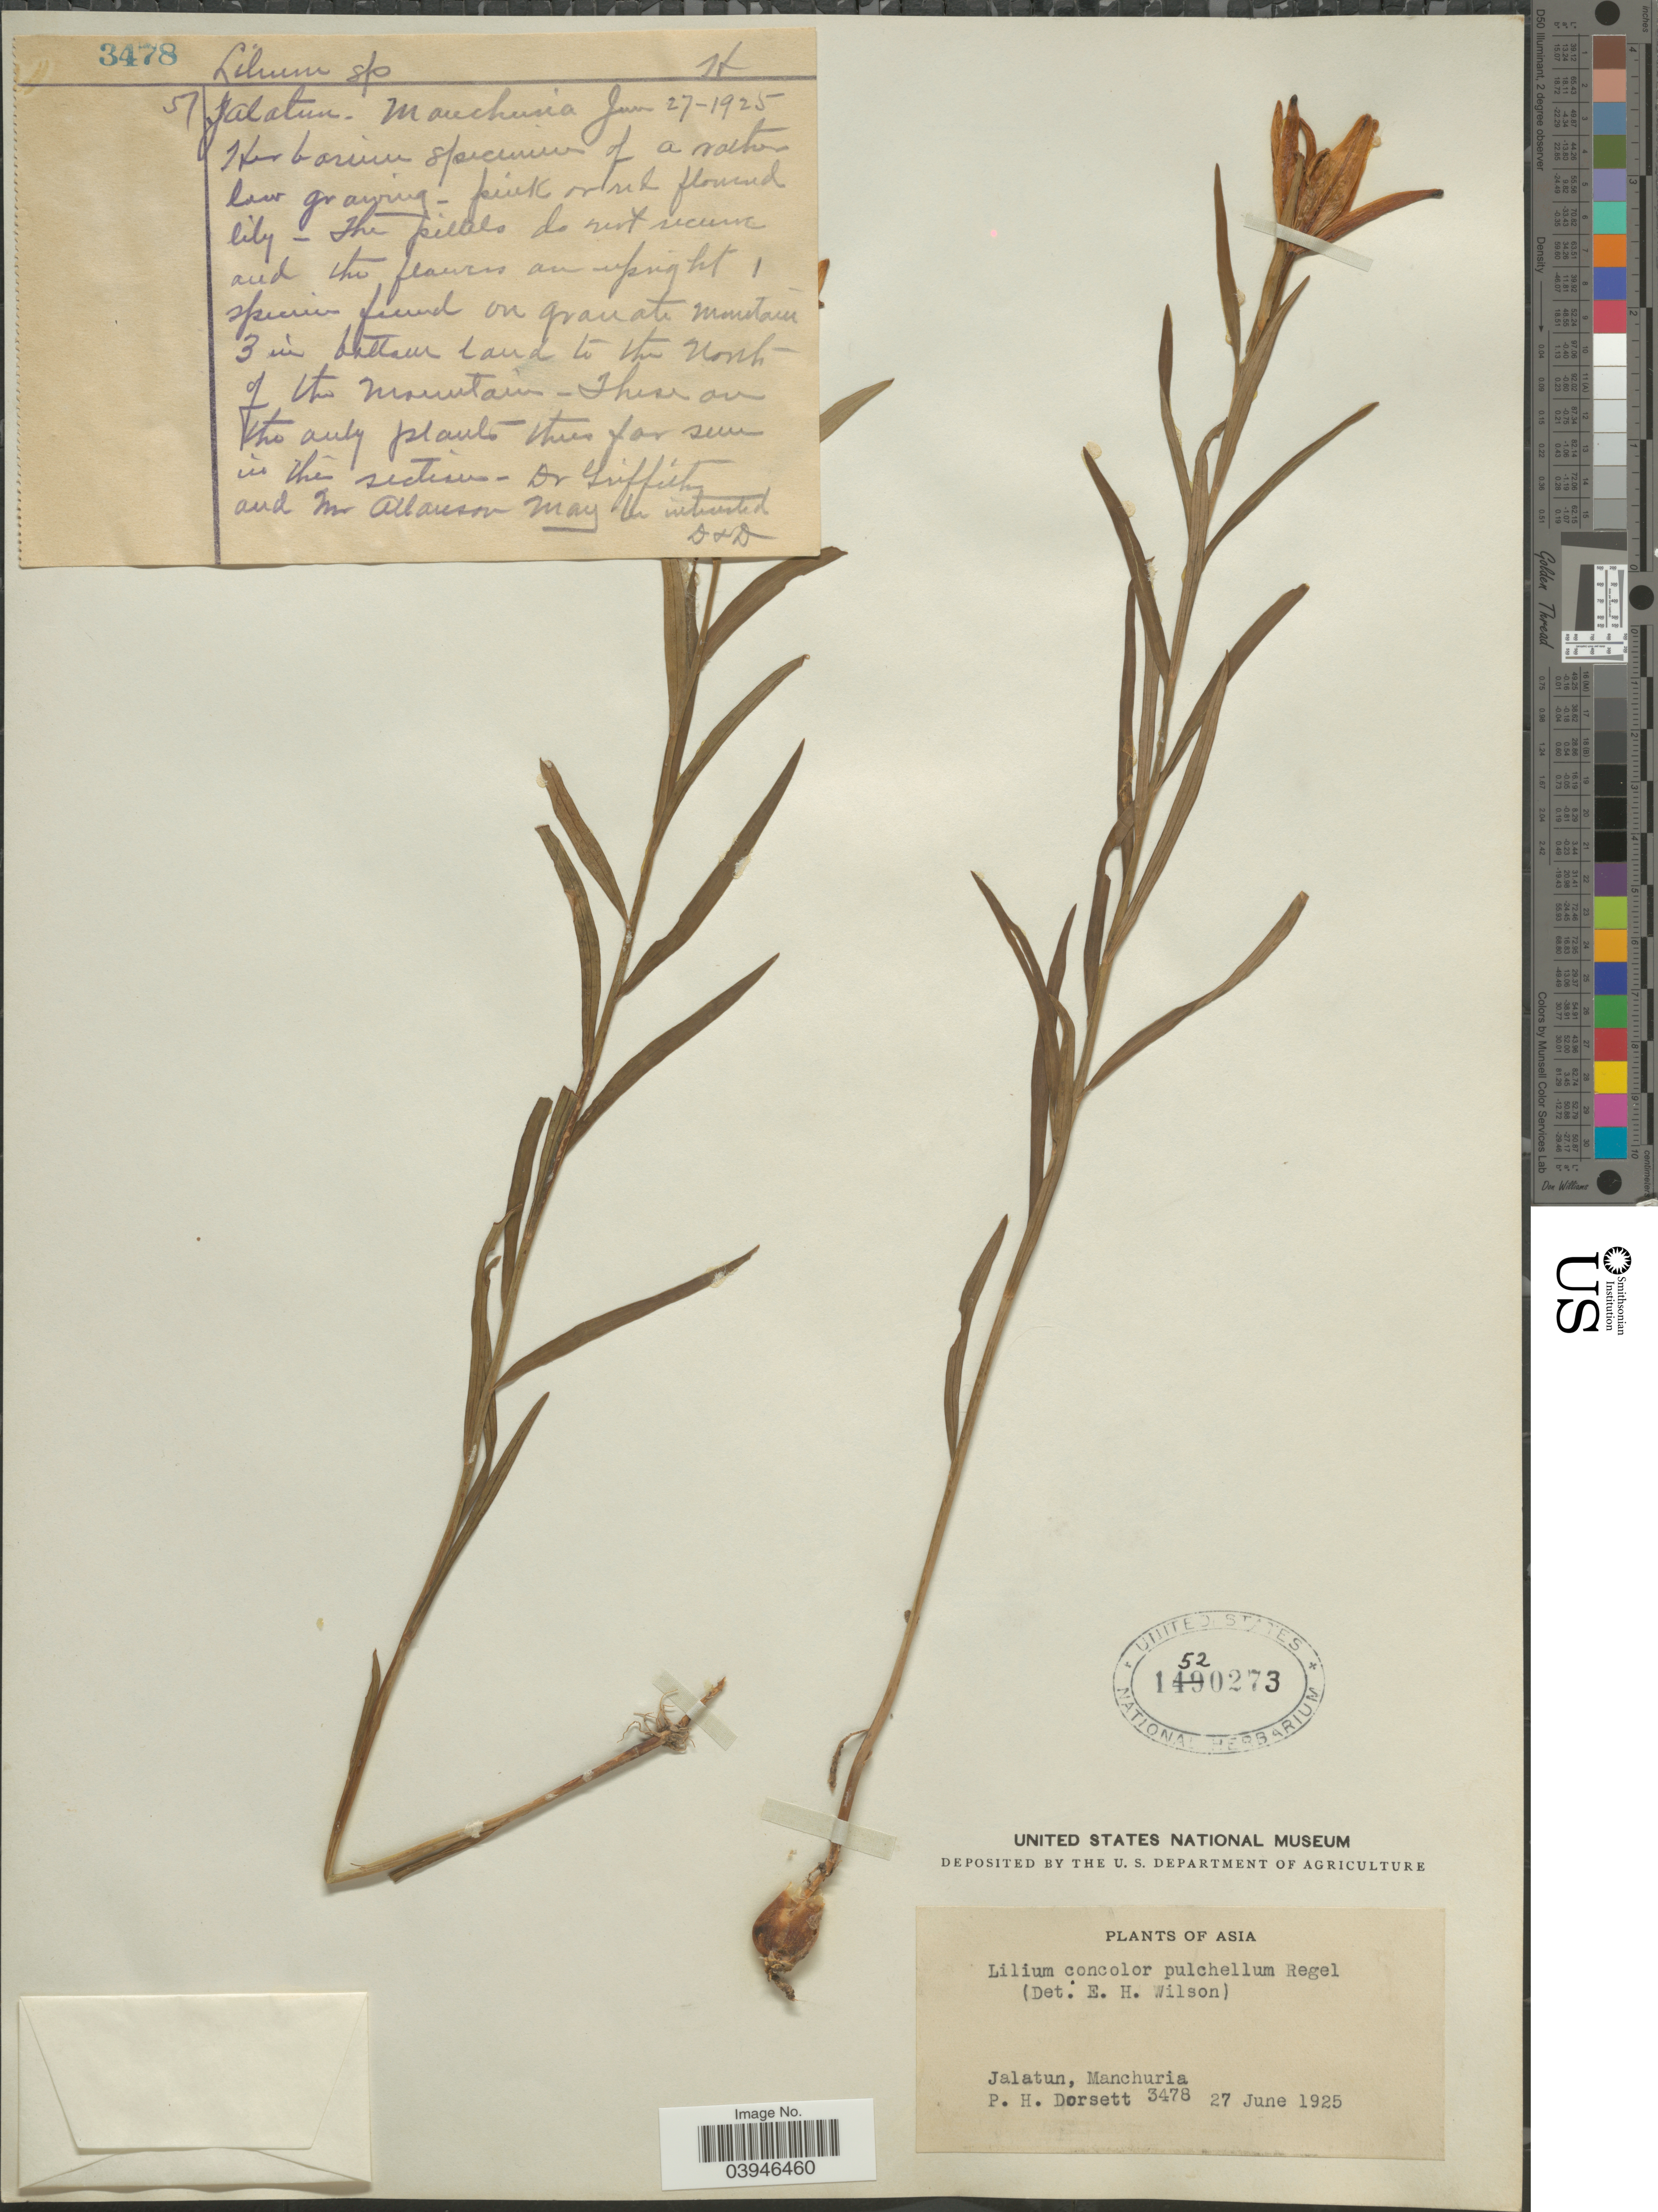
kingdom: Plantae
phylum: Tracheophyta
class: Liliopsida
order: Liliales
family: Liliaceae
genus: Lilium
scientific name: Lilium concolor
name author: Salisb.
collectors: P. H. Dorsett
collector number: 3478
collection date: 1925-06-27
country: China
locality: Asia. Jalatun, Manchuria.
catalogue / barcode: US 1520273